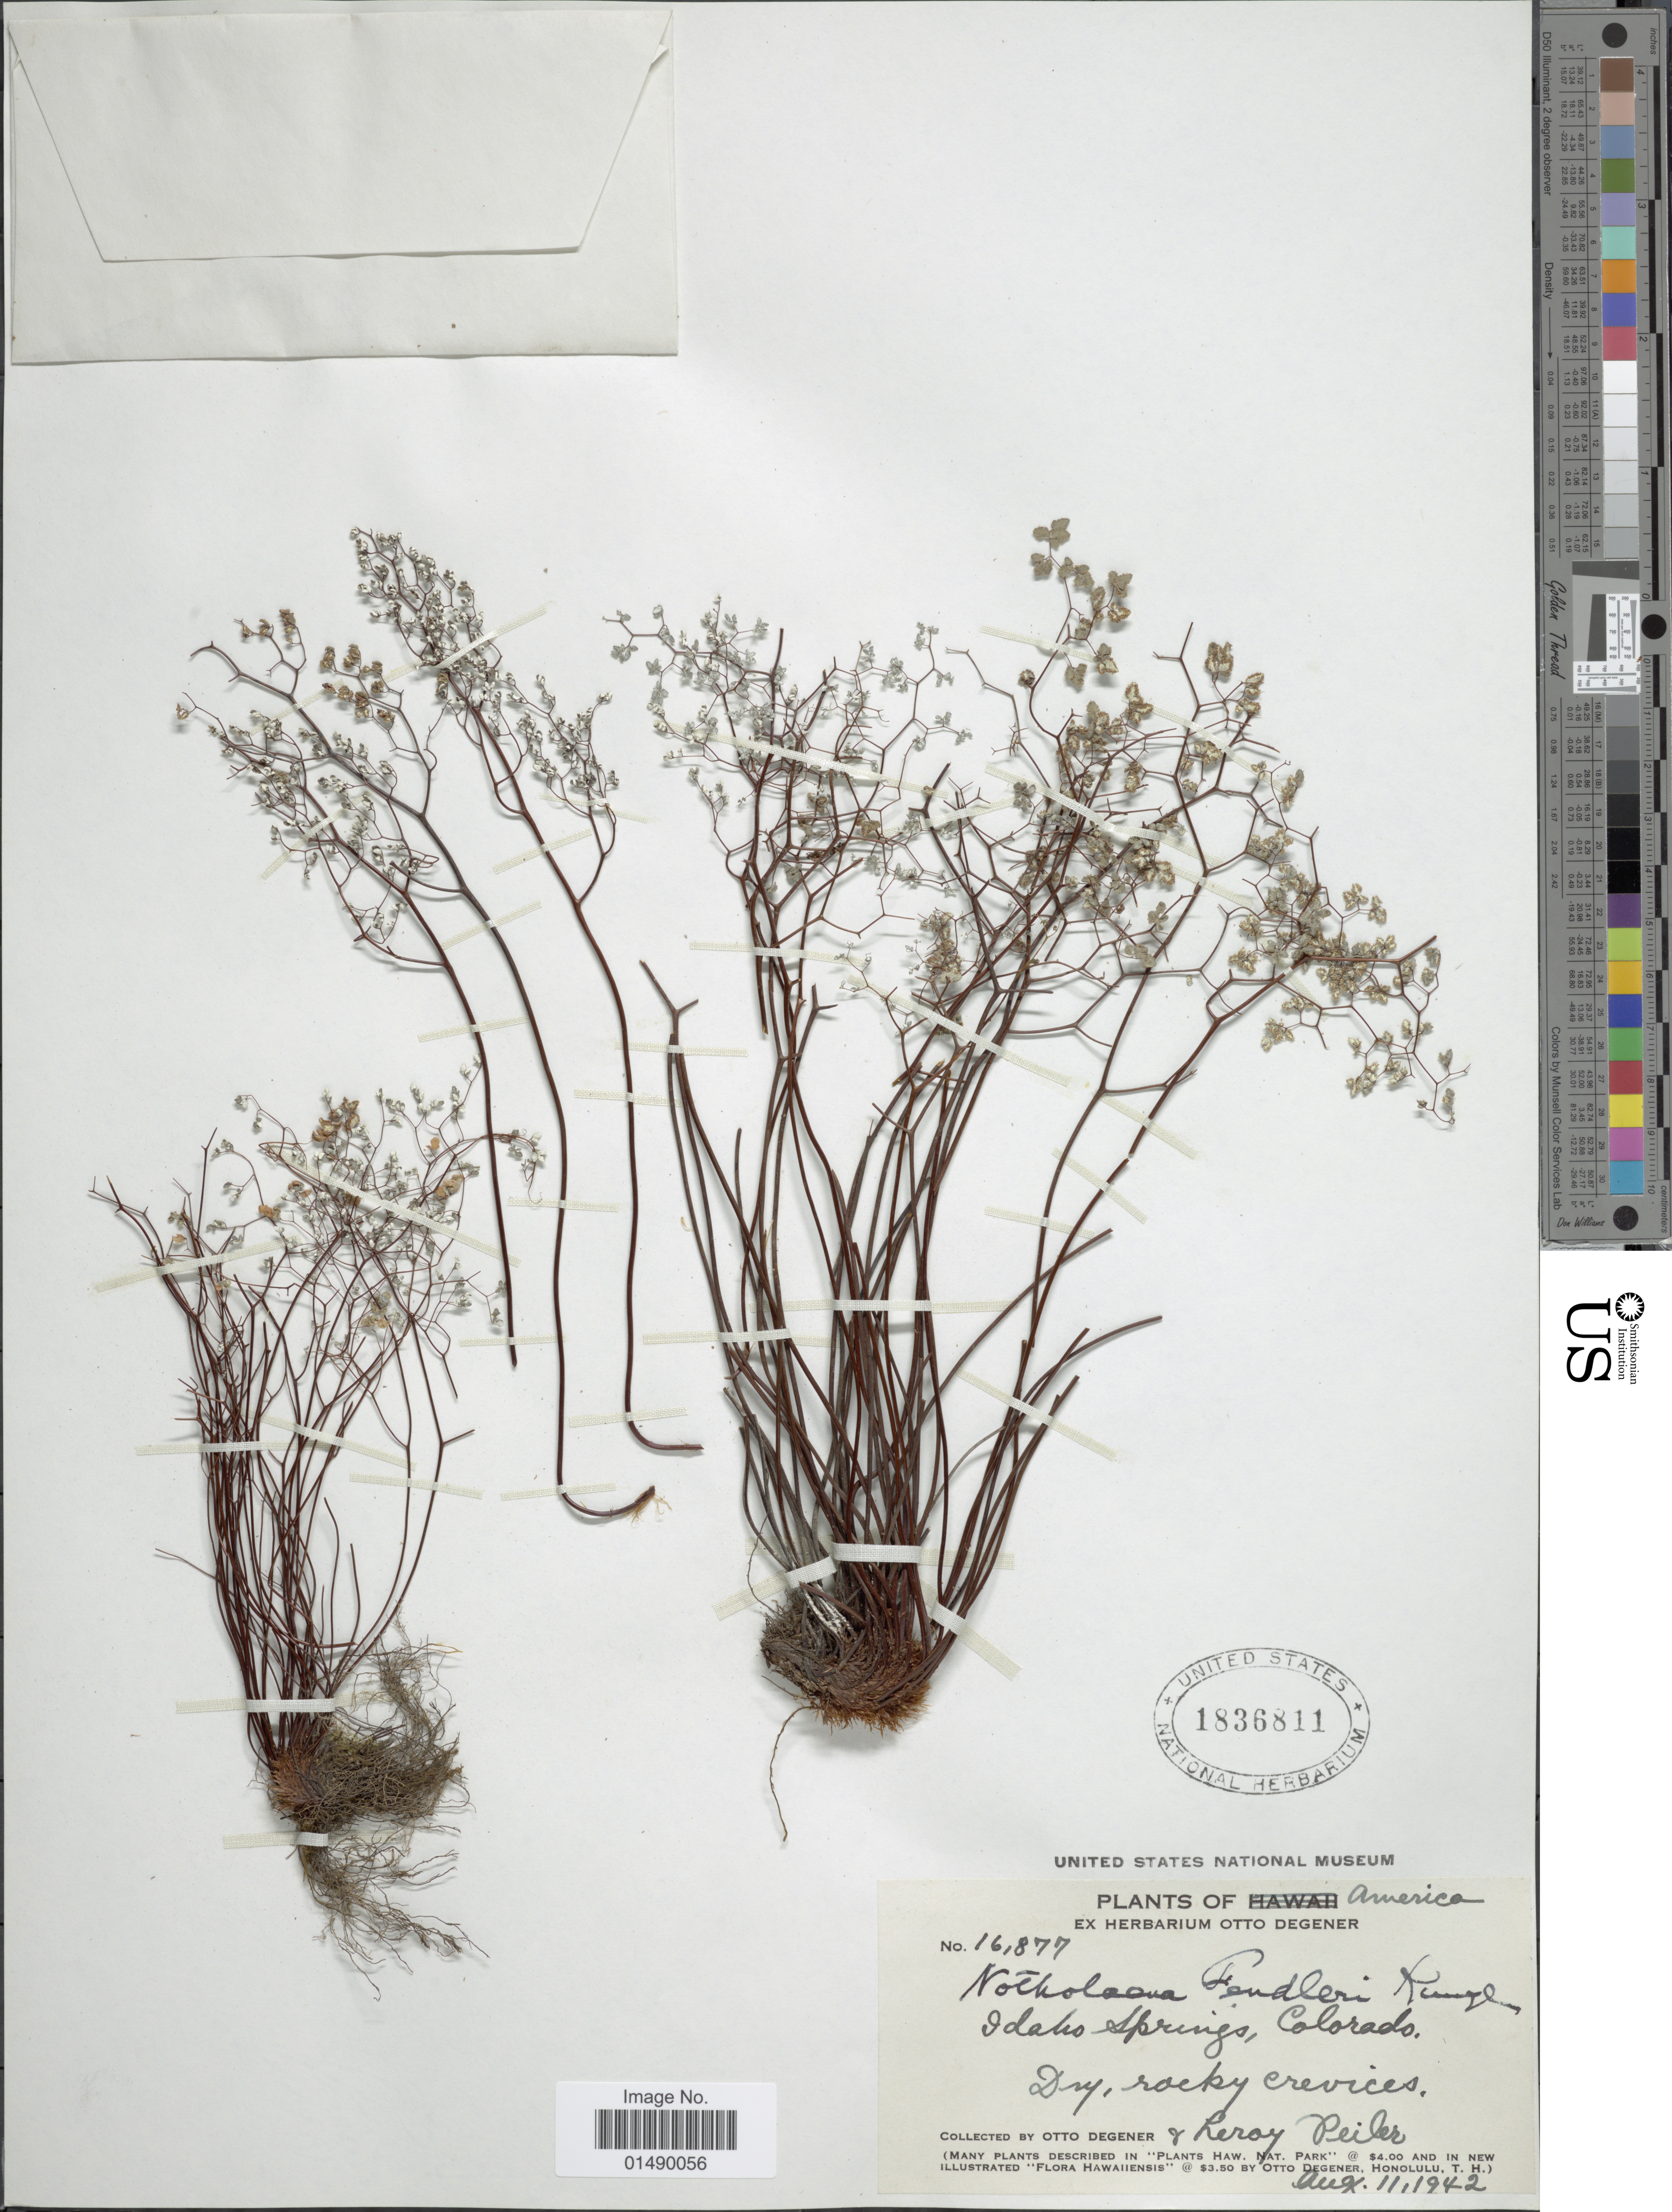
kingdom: Plantae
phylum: Tracheophyta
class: Polypodiopsida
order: Polypodiales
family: Pteridaceae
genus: Argyrochosma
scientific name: Argyrochosma fendleri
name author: (Kunze) Windham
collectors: O. Degener & L. Peiler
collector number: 16877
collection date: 1942-08-11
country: United States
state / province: Colorado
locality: Colorado, America, Odaks Springs.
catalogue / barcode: US 1836811